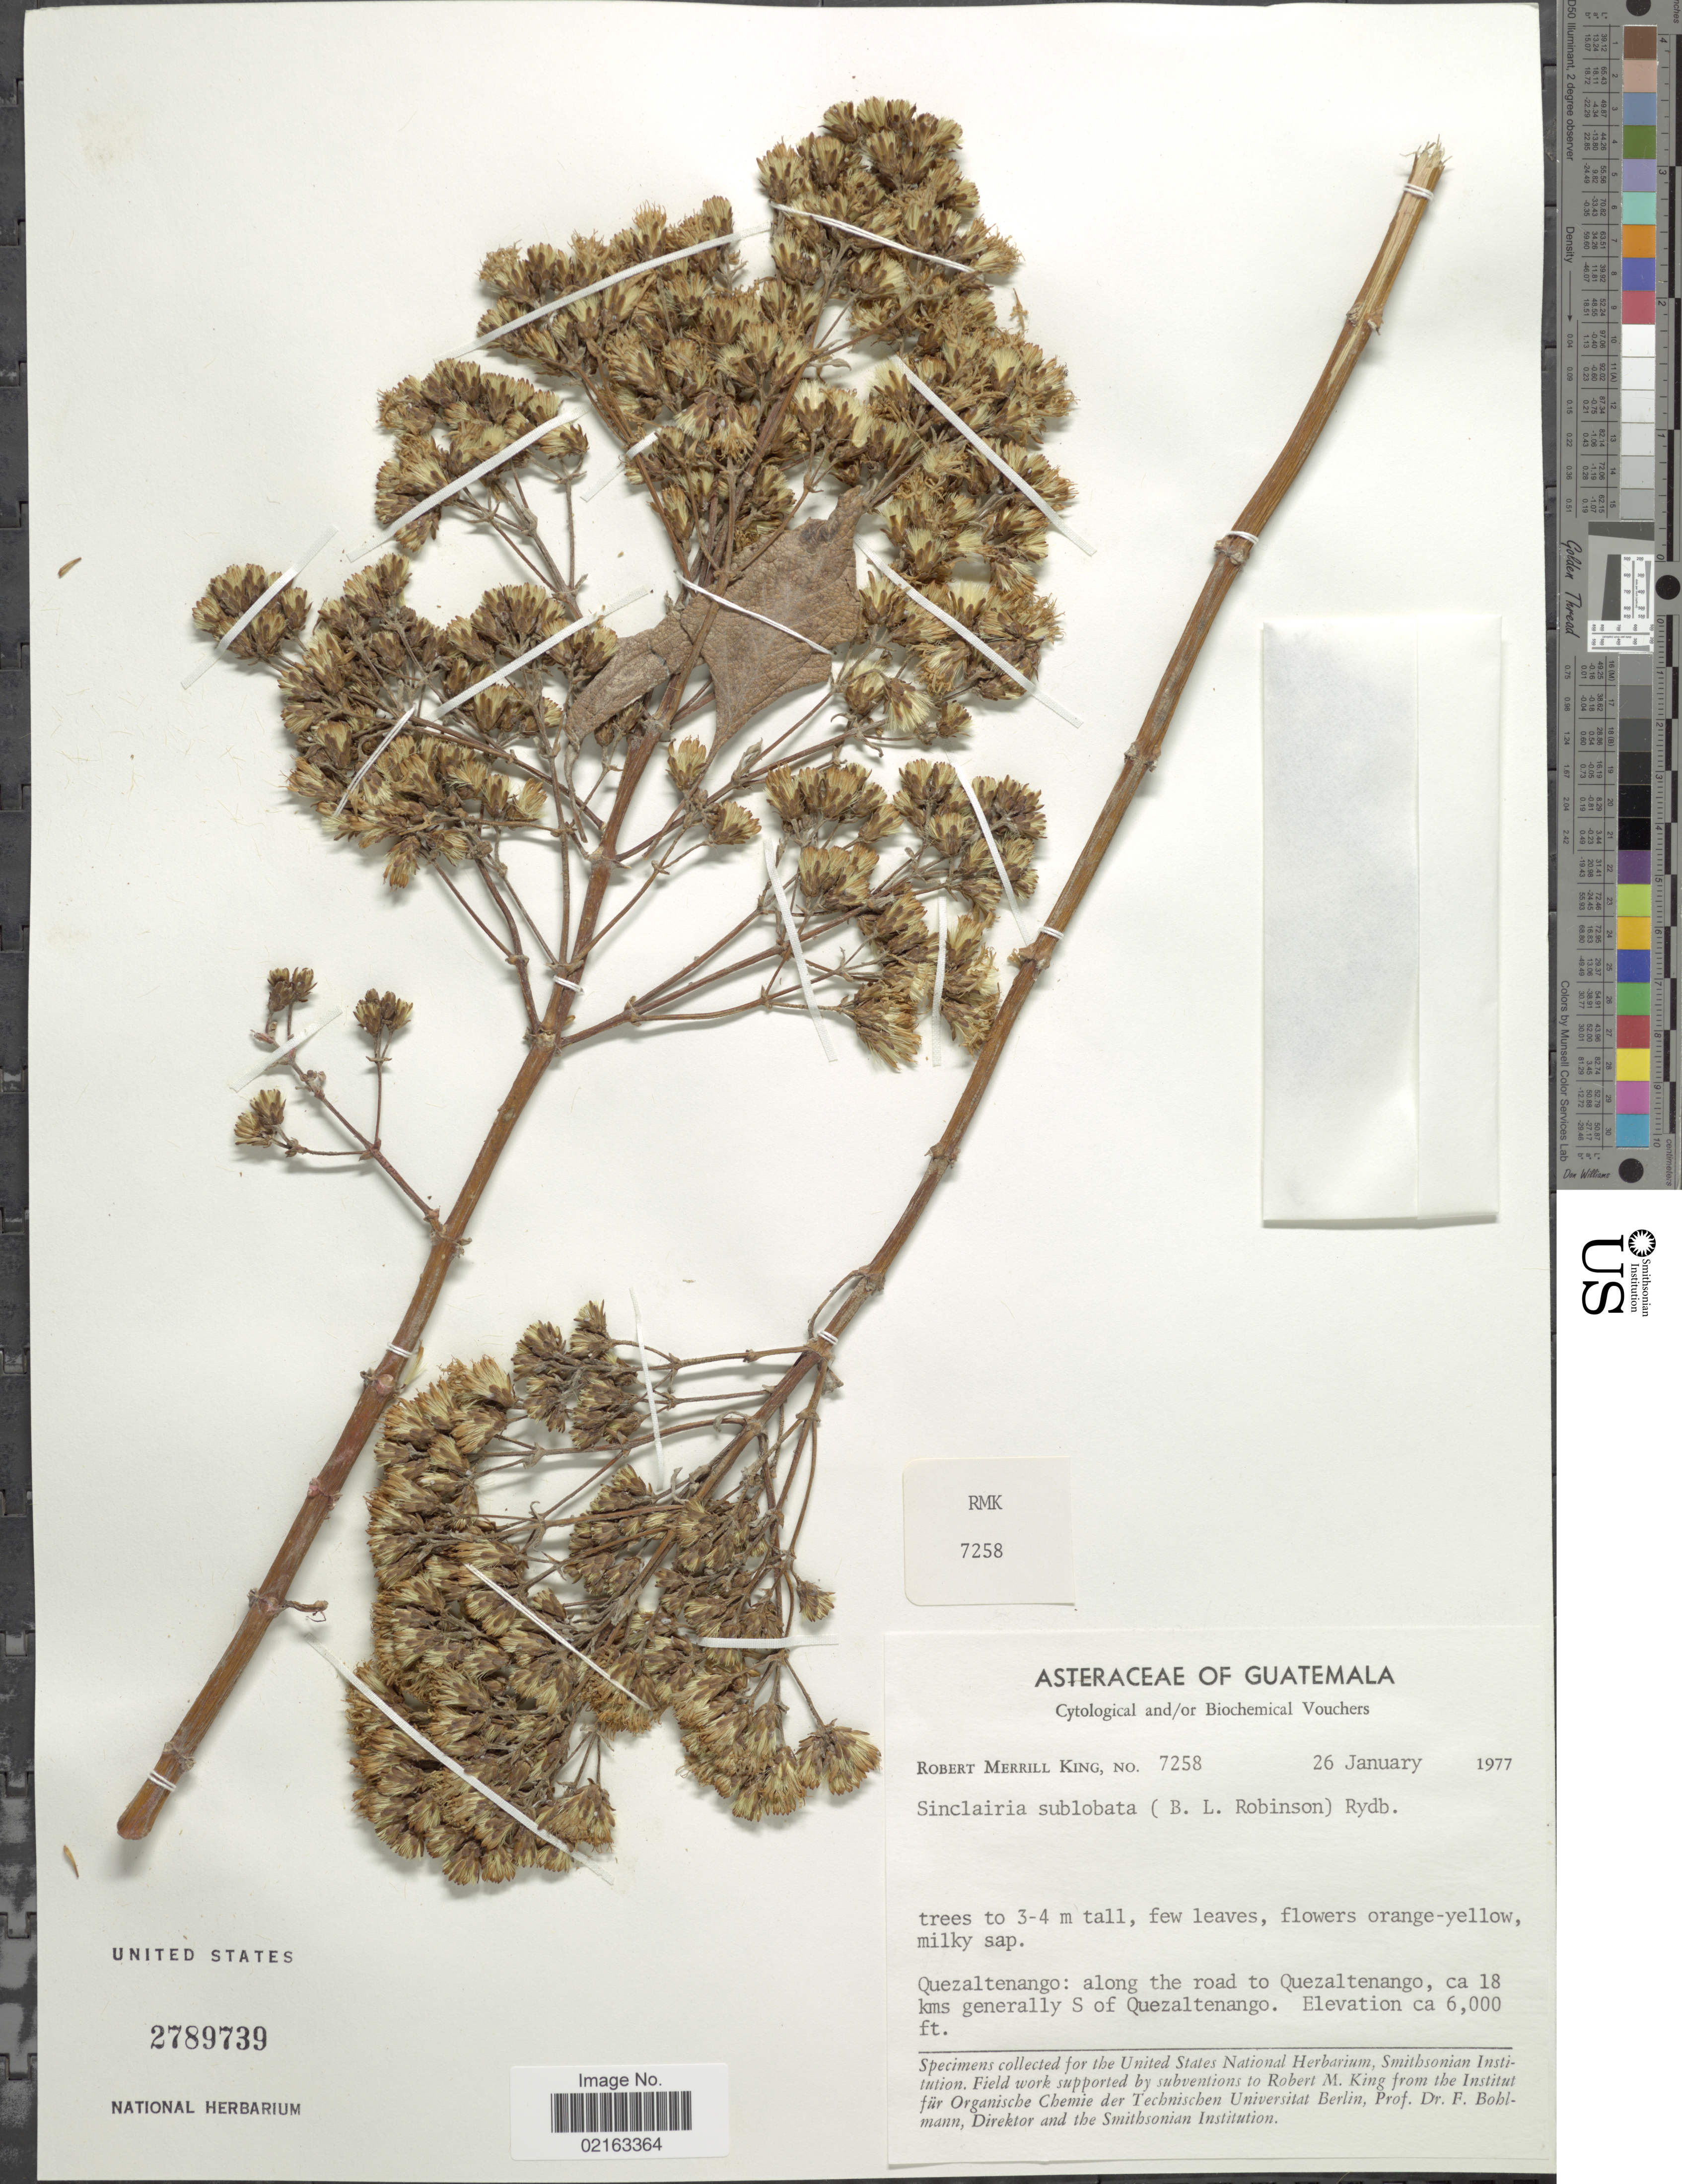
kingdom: Plantae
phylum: Tracheophyta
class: Magnoliopsida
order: Asterales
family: Asteraceae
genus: Sinclairia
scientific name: Sinclairia sublobata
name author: (B.L. Rob.) Rydb.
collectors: R. M. King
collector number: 7258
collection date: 1977-01-26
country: Guatemala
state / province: Quetzaltenango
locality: Quezaltenango: along the road to Quezaltenango, ca 18 kms generally S of Quezaltenango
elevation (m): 1829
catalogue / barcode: US 2789739